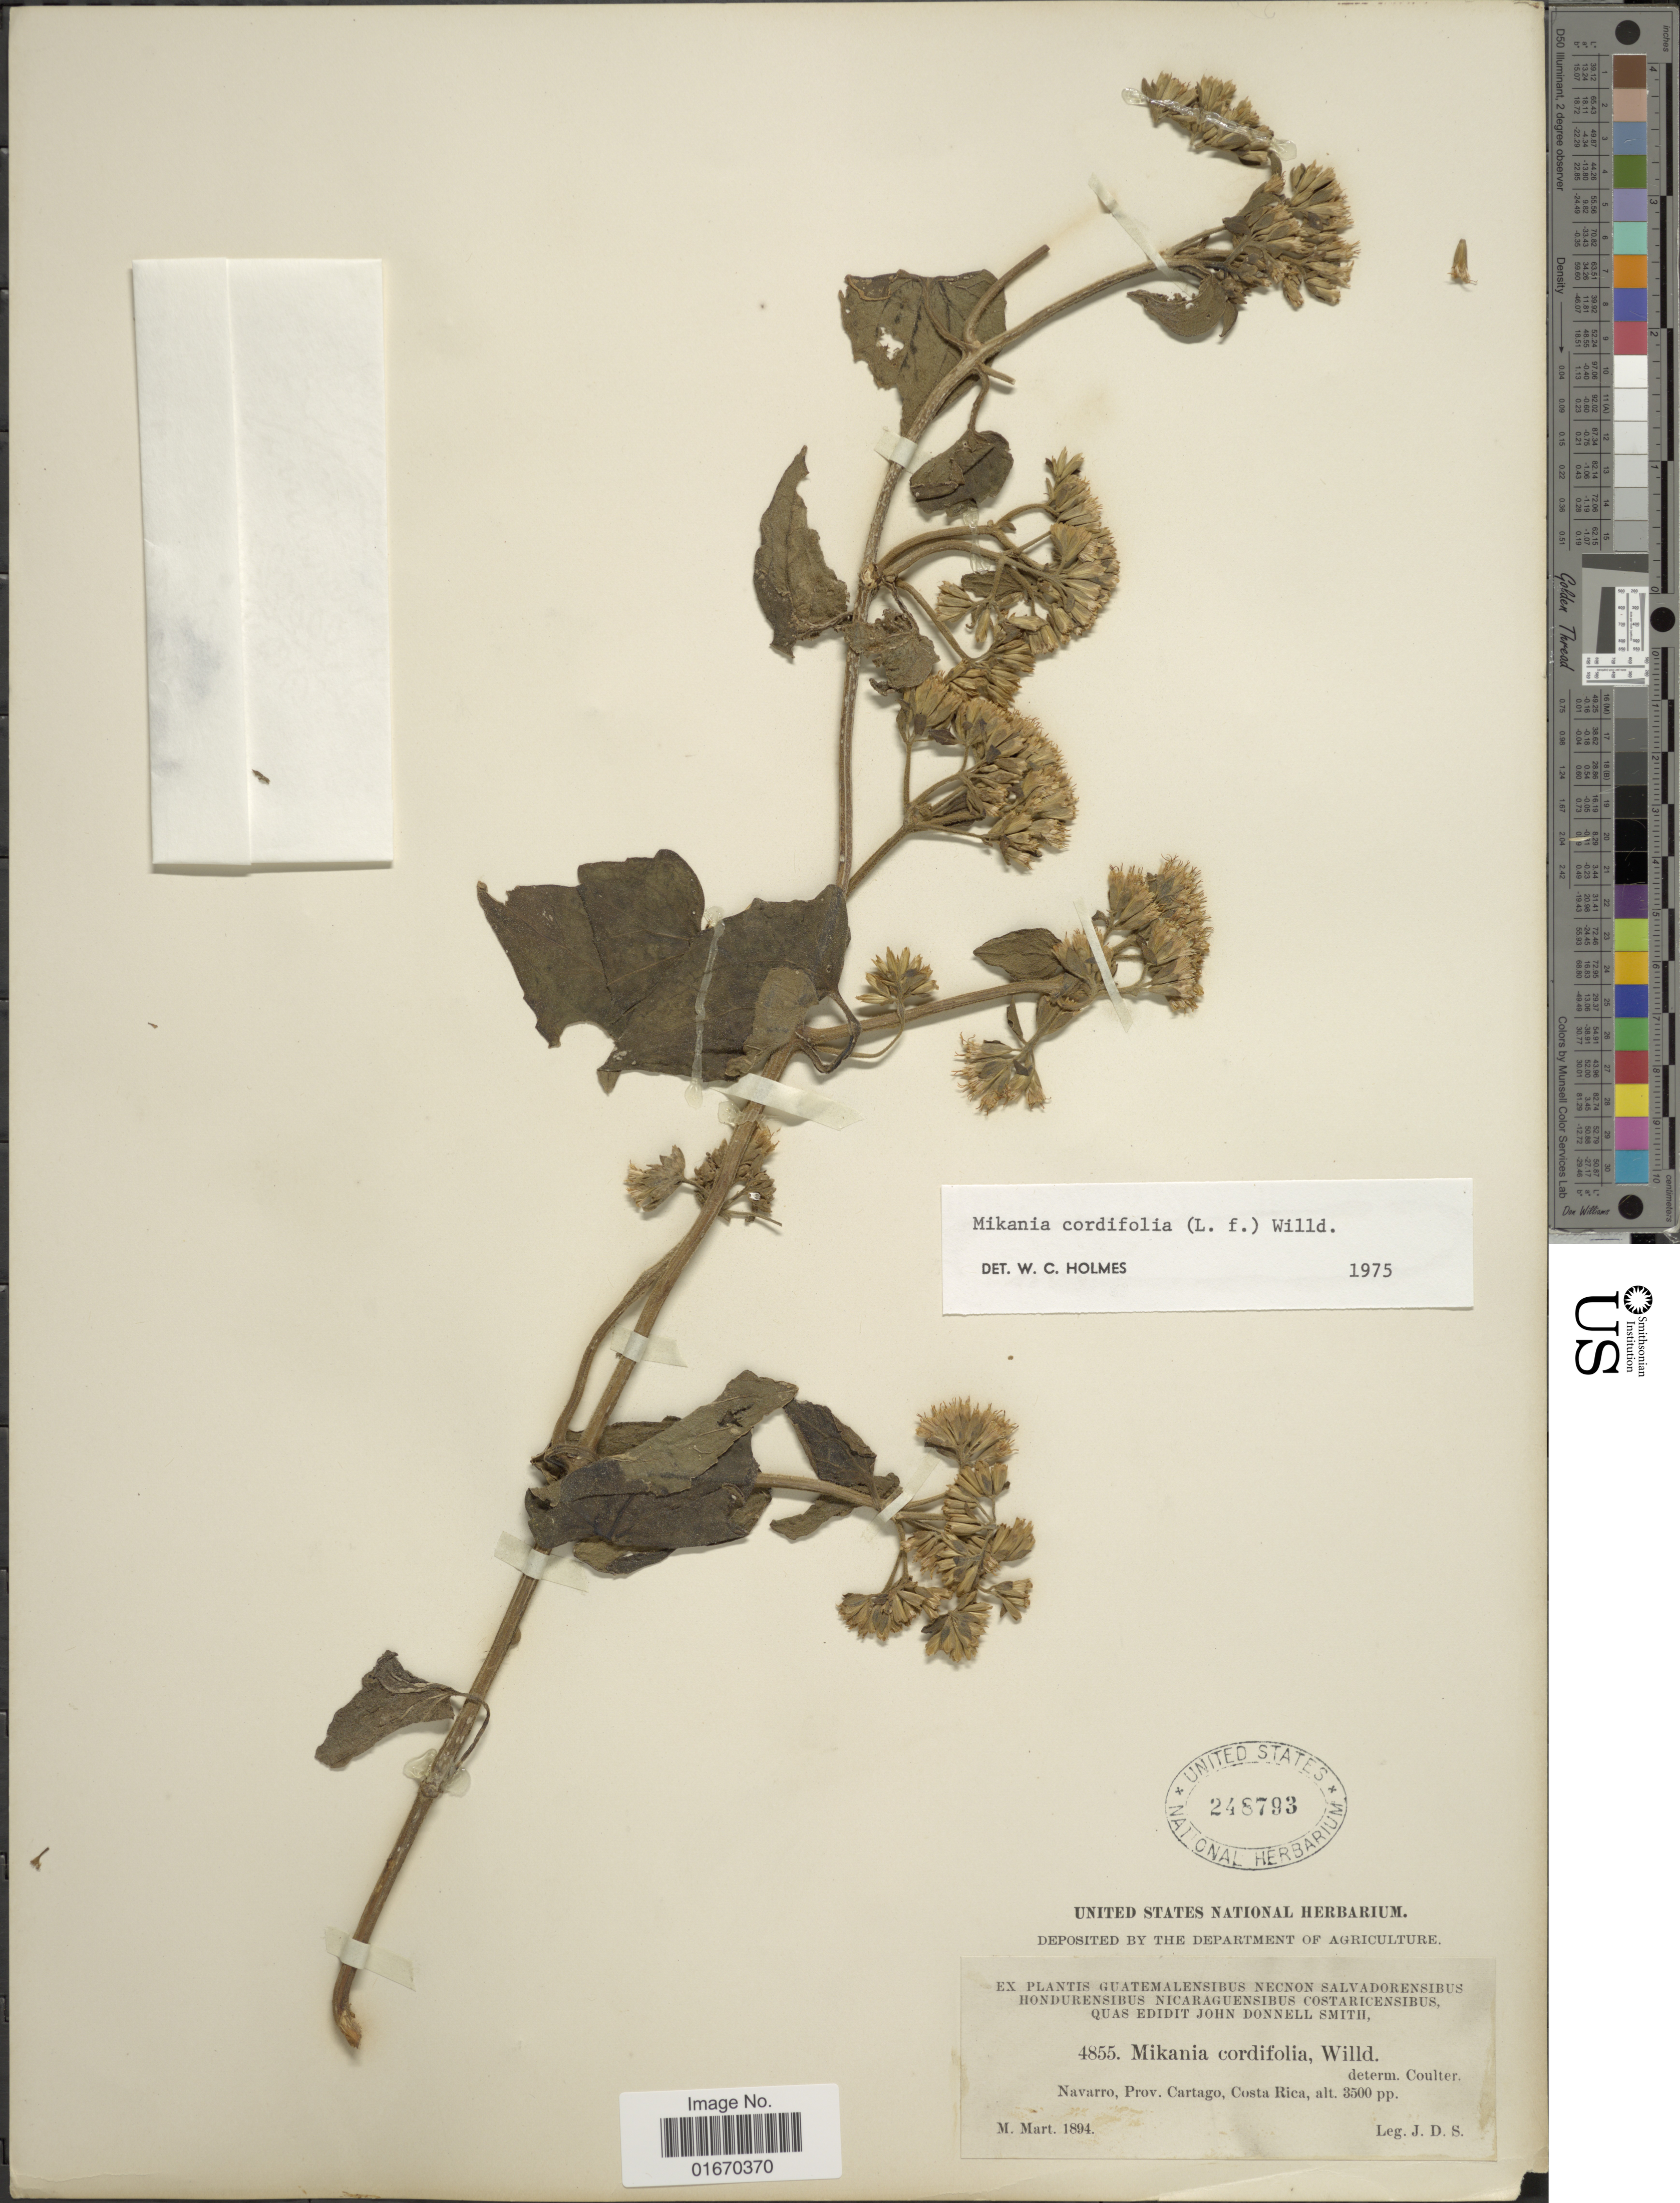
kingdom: Plantae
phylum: Tracheophyta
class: Magnoliopsida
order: Asterales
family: Asteraceae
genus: Mikania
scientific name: Mikania cordifolia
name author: Kunth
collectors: J. Donnell Smith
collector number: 4855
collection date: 1894-03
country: Costa Rica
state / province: Cartago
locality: Navarro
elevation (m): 1067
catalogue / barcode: US 248793